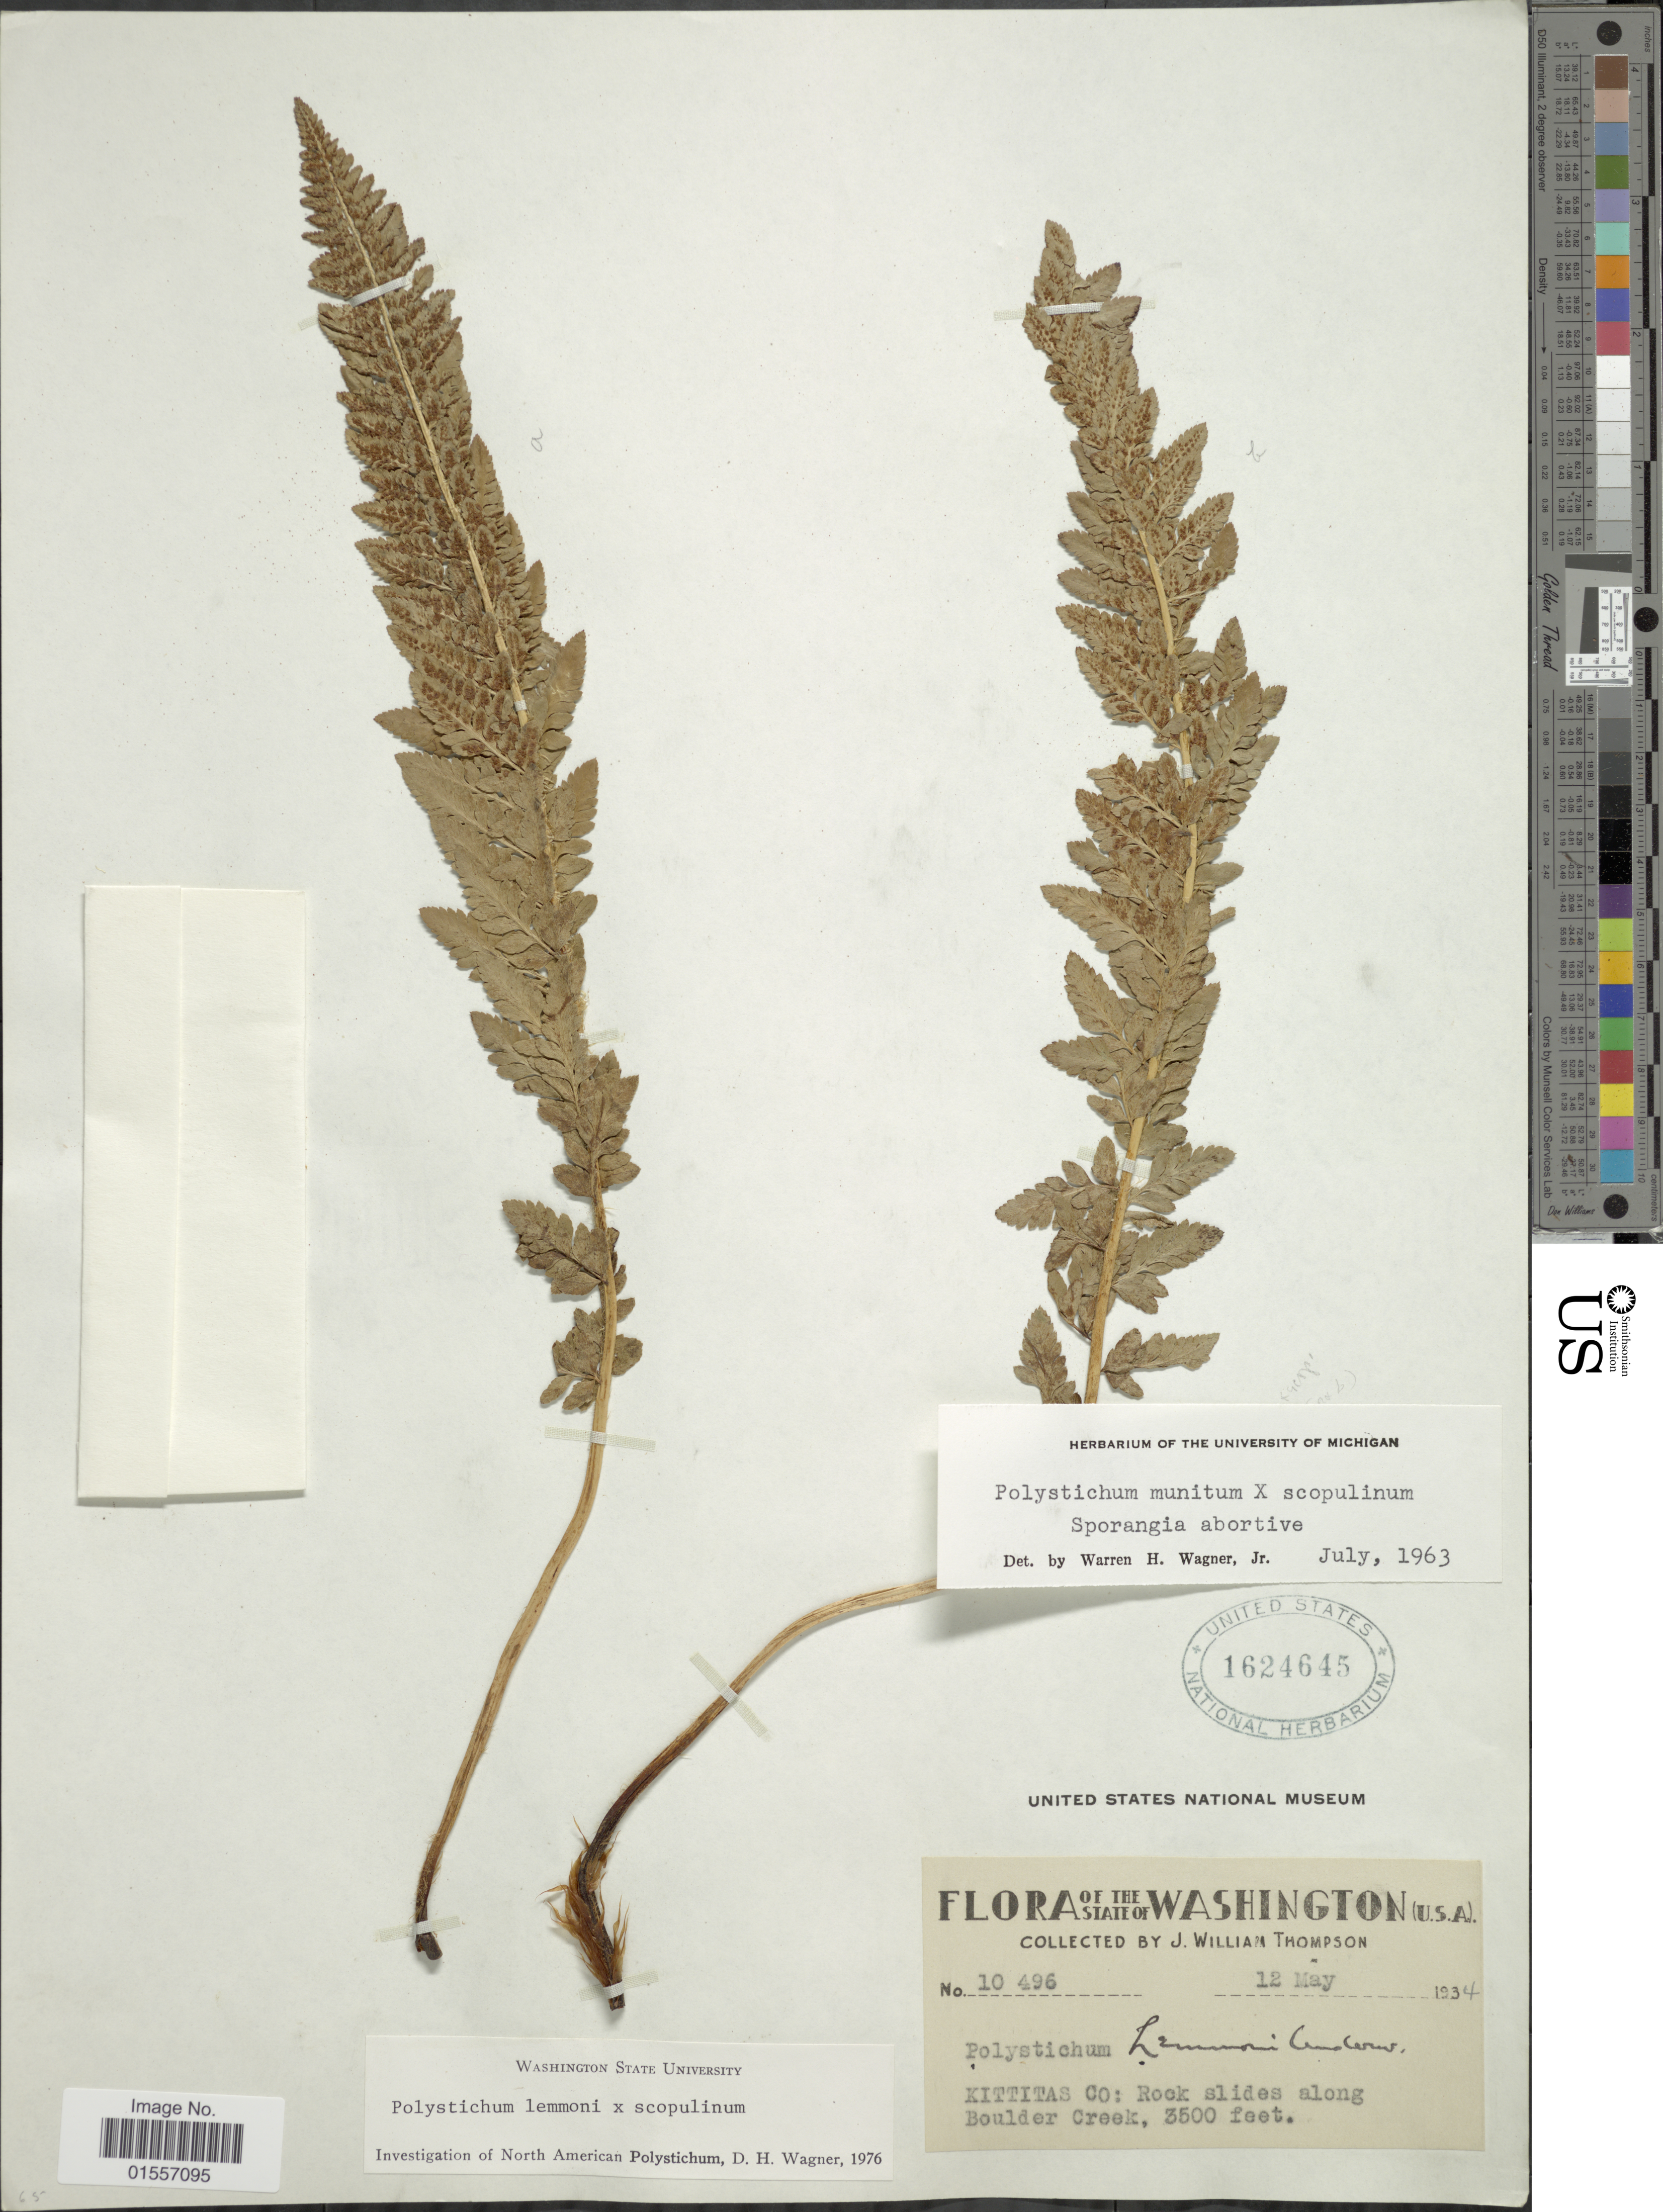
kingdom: Plantae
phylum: Tracheophyta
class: Polypodiopsida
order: Polypodiales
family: Dryopteridaceae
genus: Polystichum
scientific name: Polystichum lemmonii x P. scopulinum (D.C. Eaton) Maxon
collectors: J. W. Thompson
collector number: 10496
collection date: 1934-05-12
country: United States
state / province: Washington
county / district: Kittitas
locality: State of Washington (U.S.A.), Kittitas Co:Rock slides along Boulder Creek.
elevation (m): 1067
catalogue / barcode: US 1624645